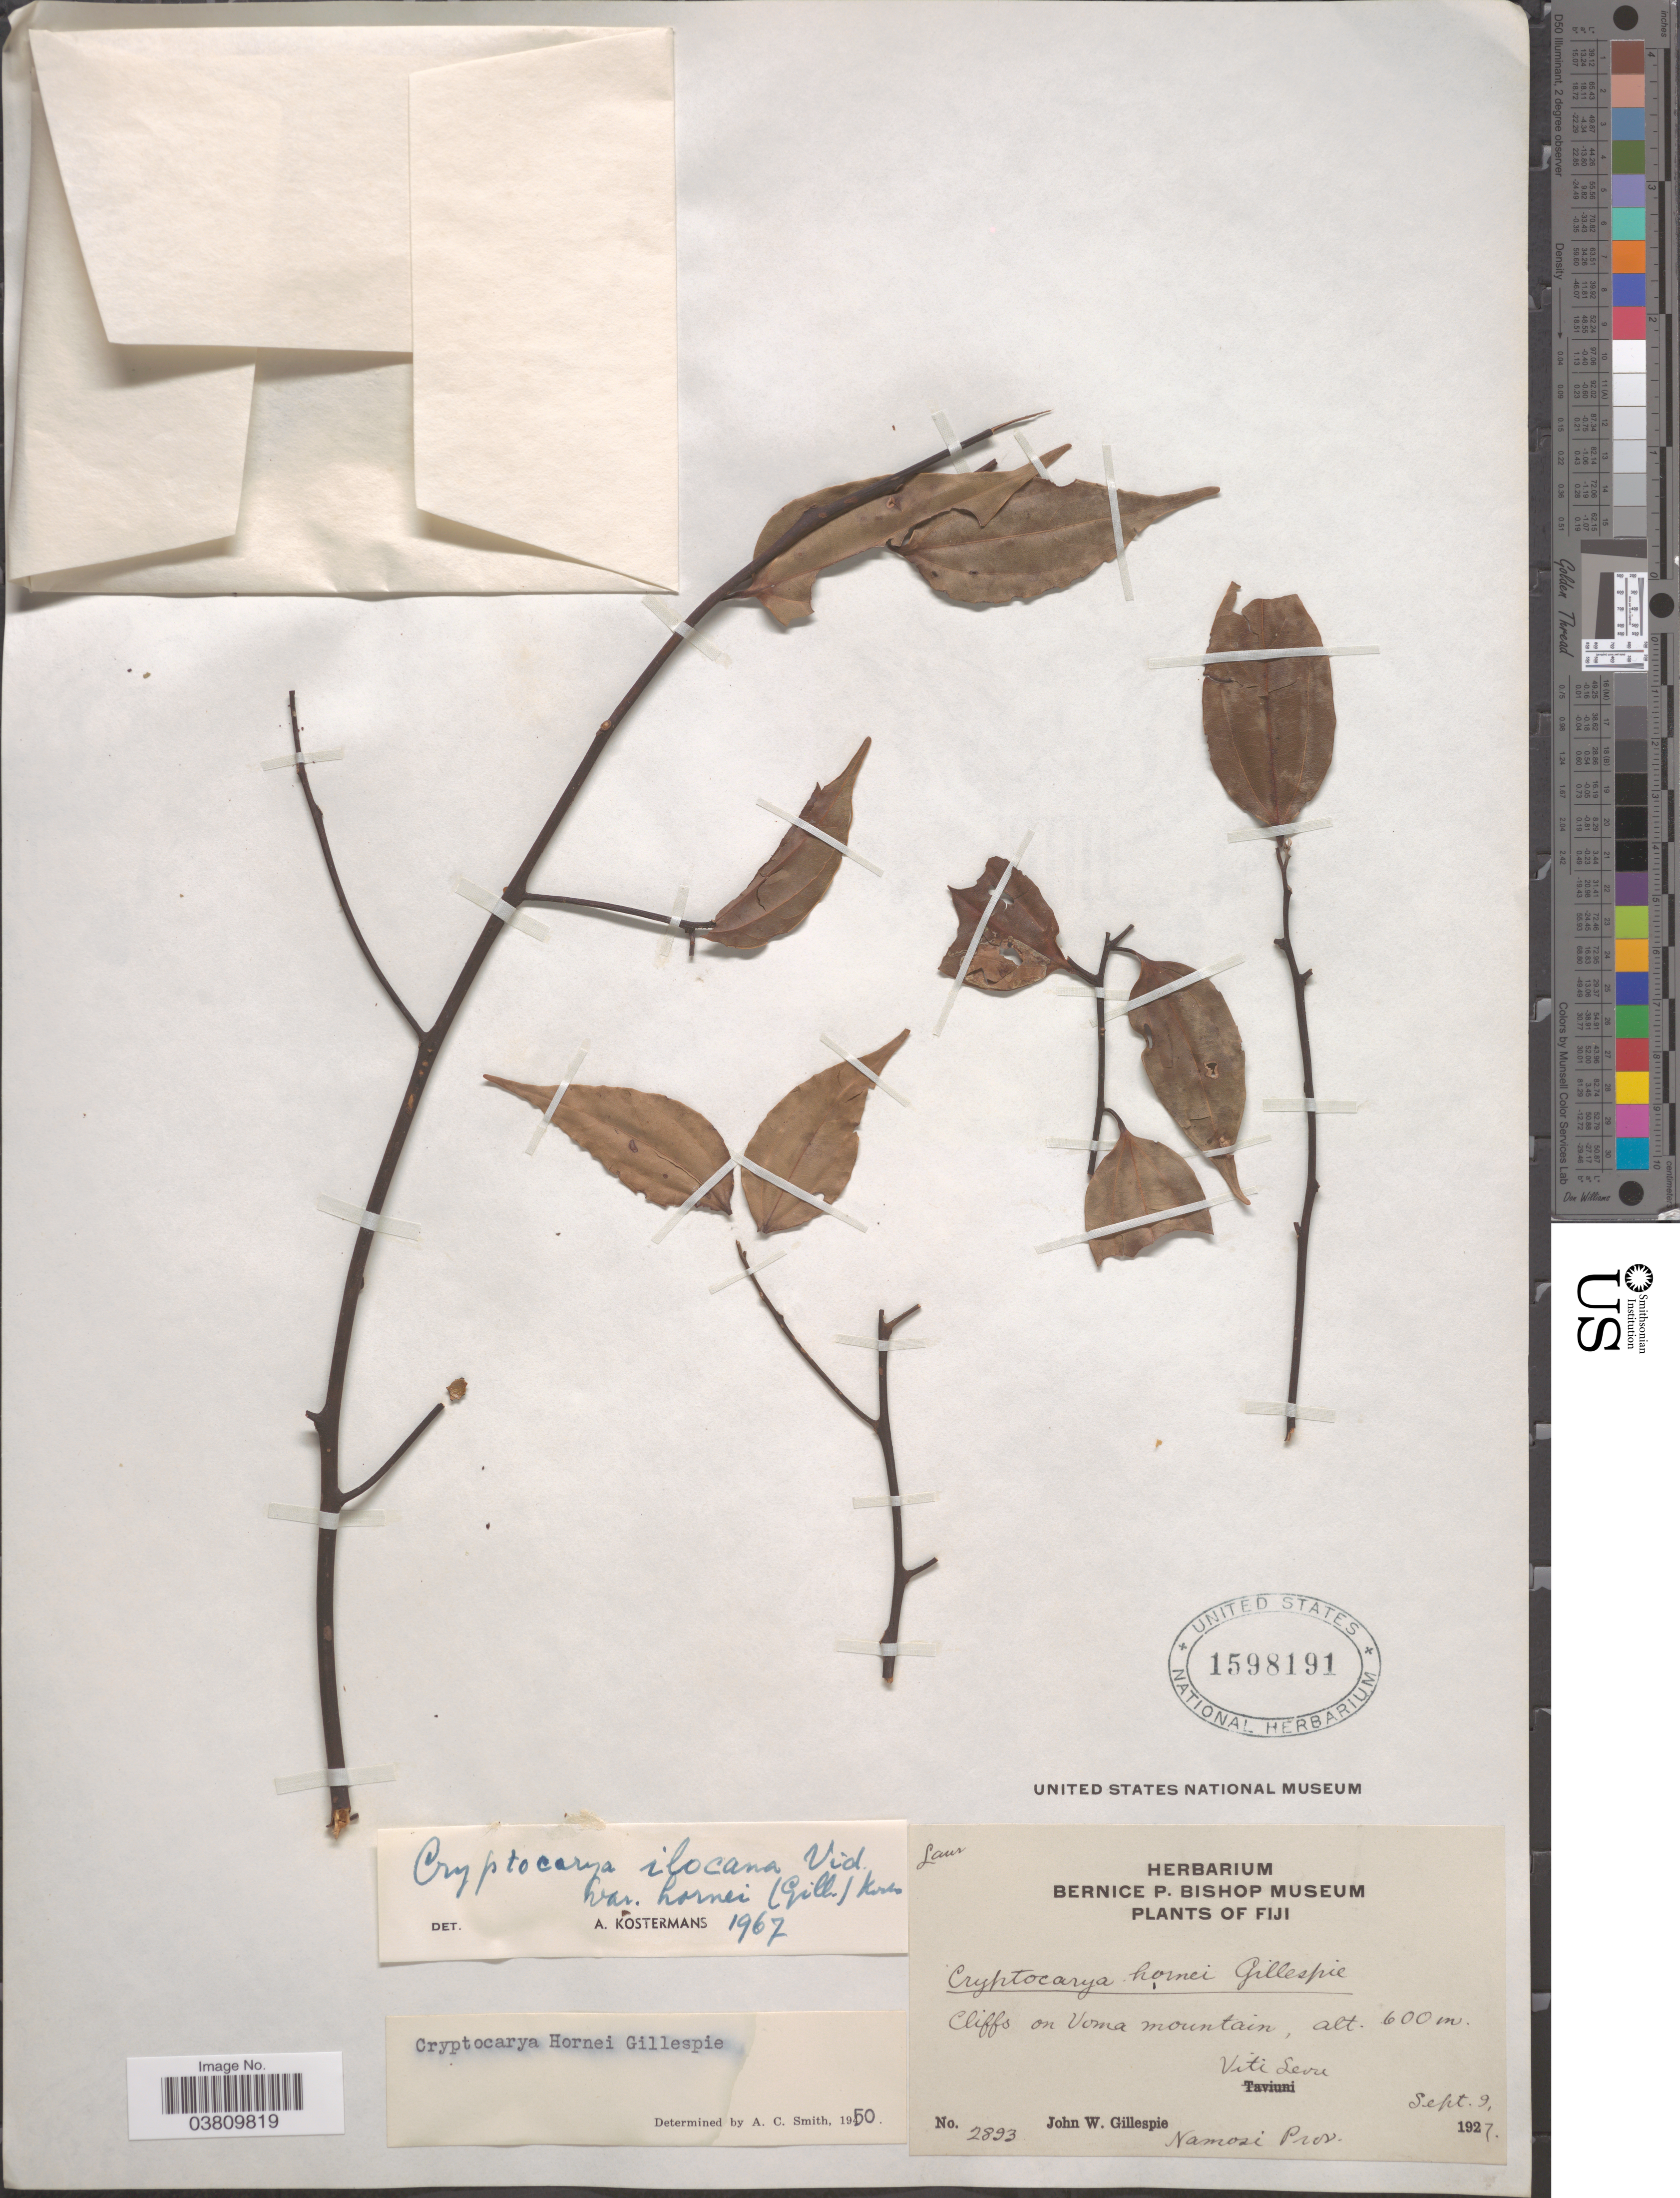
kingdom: Plantae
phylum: Tracheophyta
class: Magnoliopsida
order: Laurales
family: Lauraceae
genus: Cryptocarya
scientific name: Cryptocarya hornei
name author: Gillespie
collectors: J. W. Gillespie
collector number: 2893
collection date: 1927-09-09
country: Fiji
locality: Cliff on Voma mountain, Viti Levu. Namosi Prov.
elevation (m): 600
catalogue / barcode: US 1598191